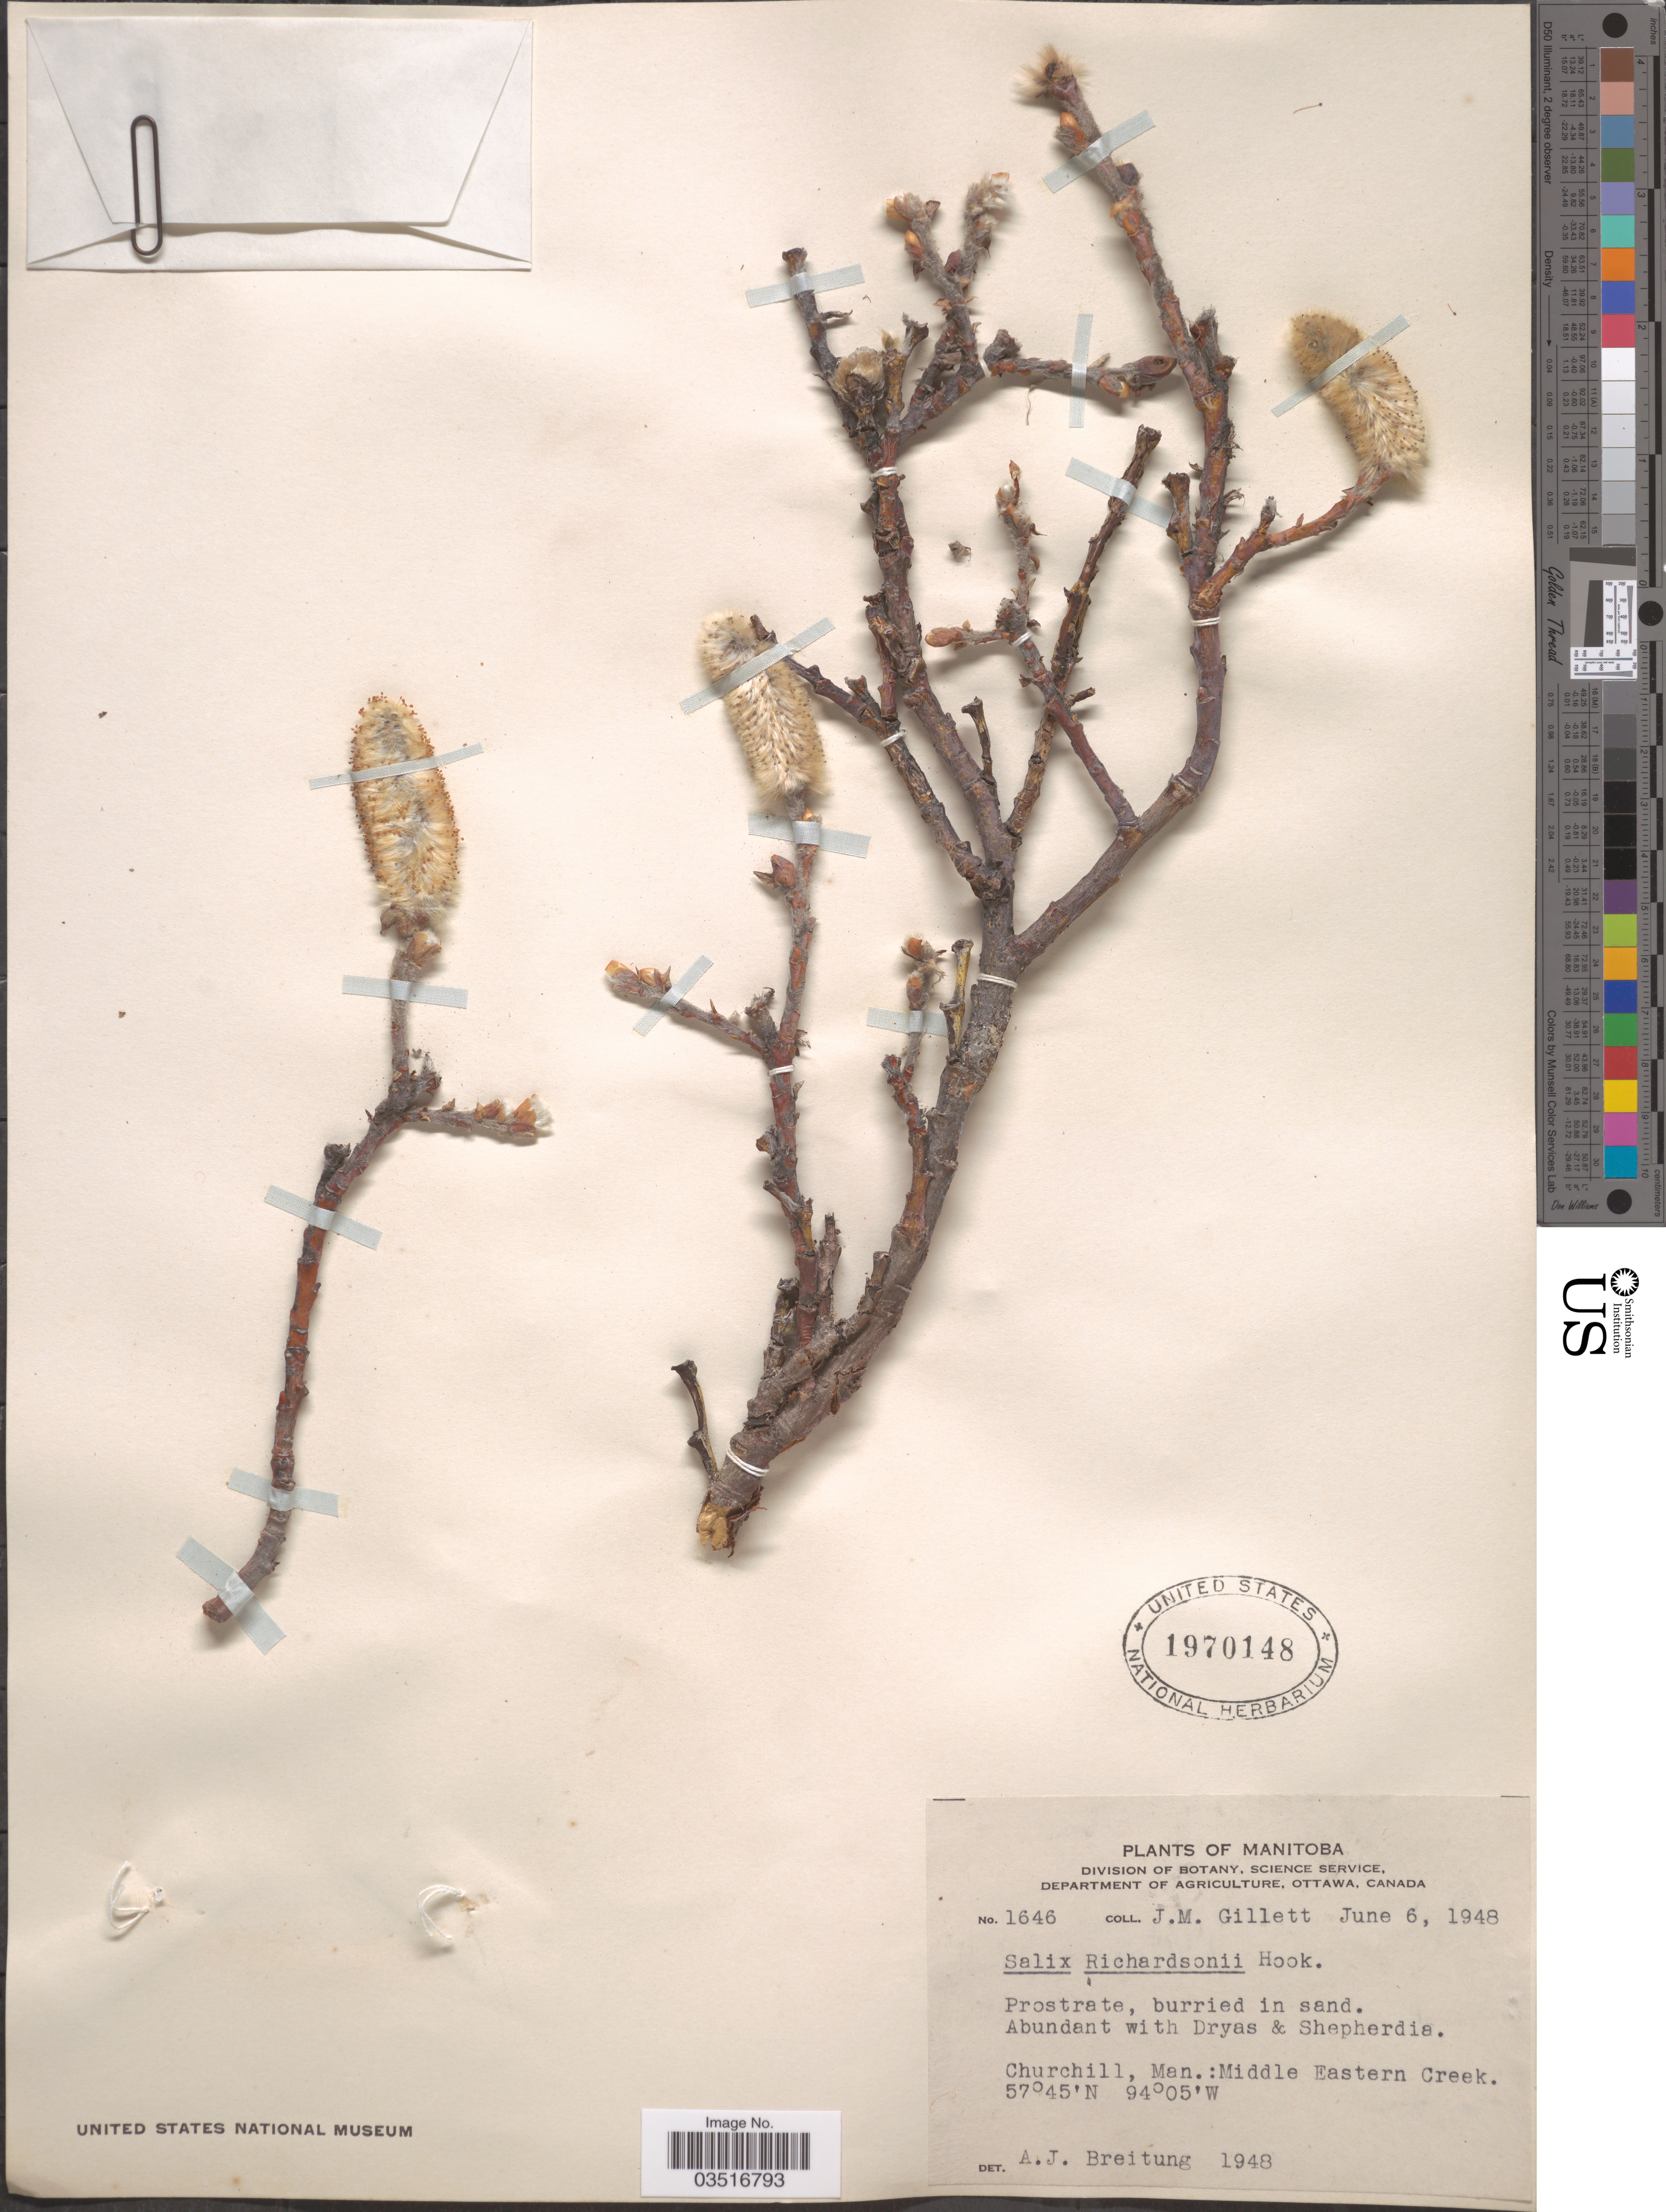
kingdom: Plantae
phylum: Tracheophyta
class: Magnoliopsida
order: Malpighiales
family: Salicaceae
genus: Salix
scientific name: Salix richardsonii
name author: Hook.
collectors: J. M. Gillett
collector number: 1646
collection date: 1948-06-06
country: Canada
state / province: Manitoba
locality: Churchill, Man.: Middle Eastern Creek.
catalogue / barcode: US 1970148